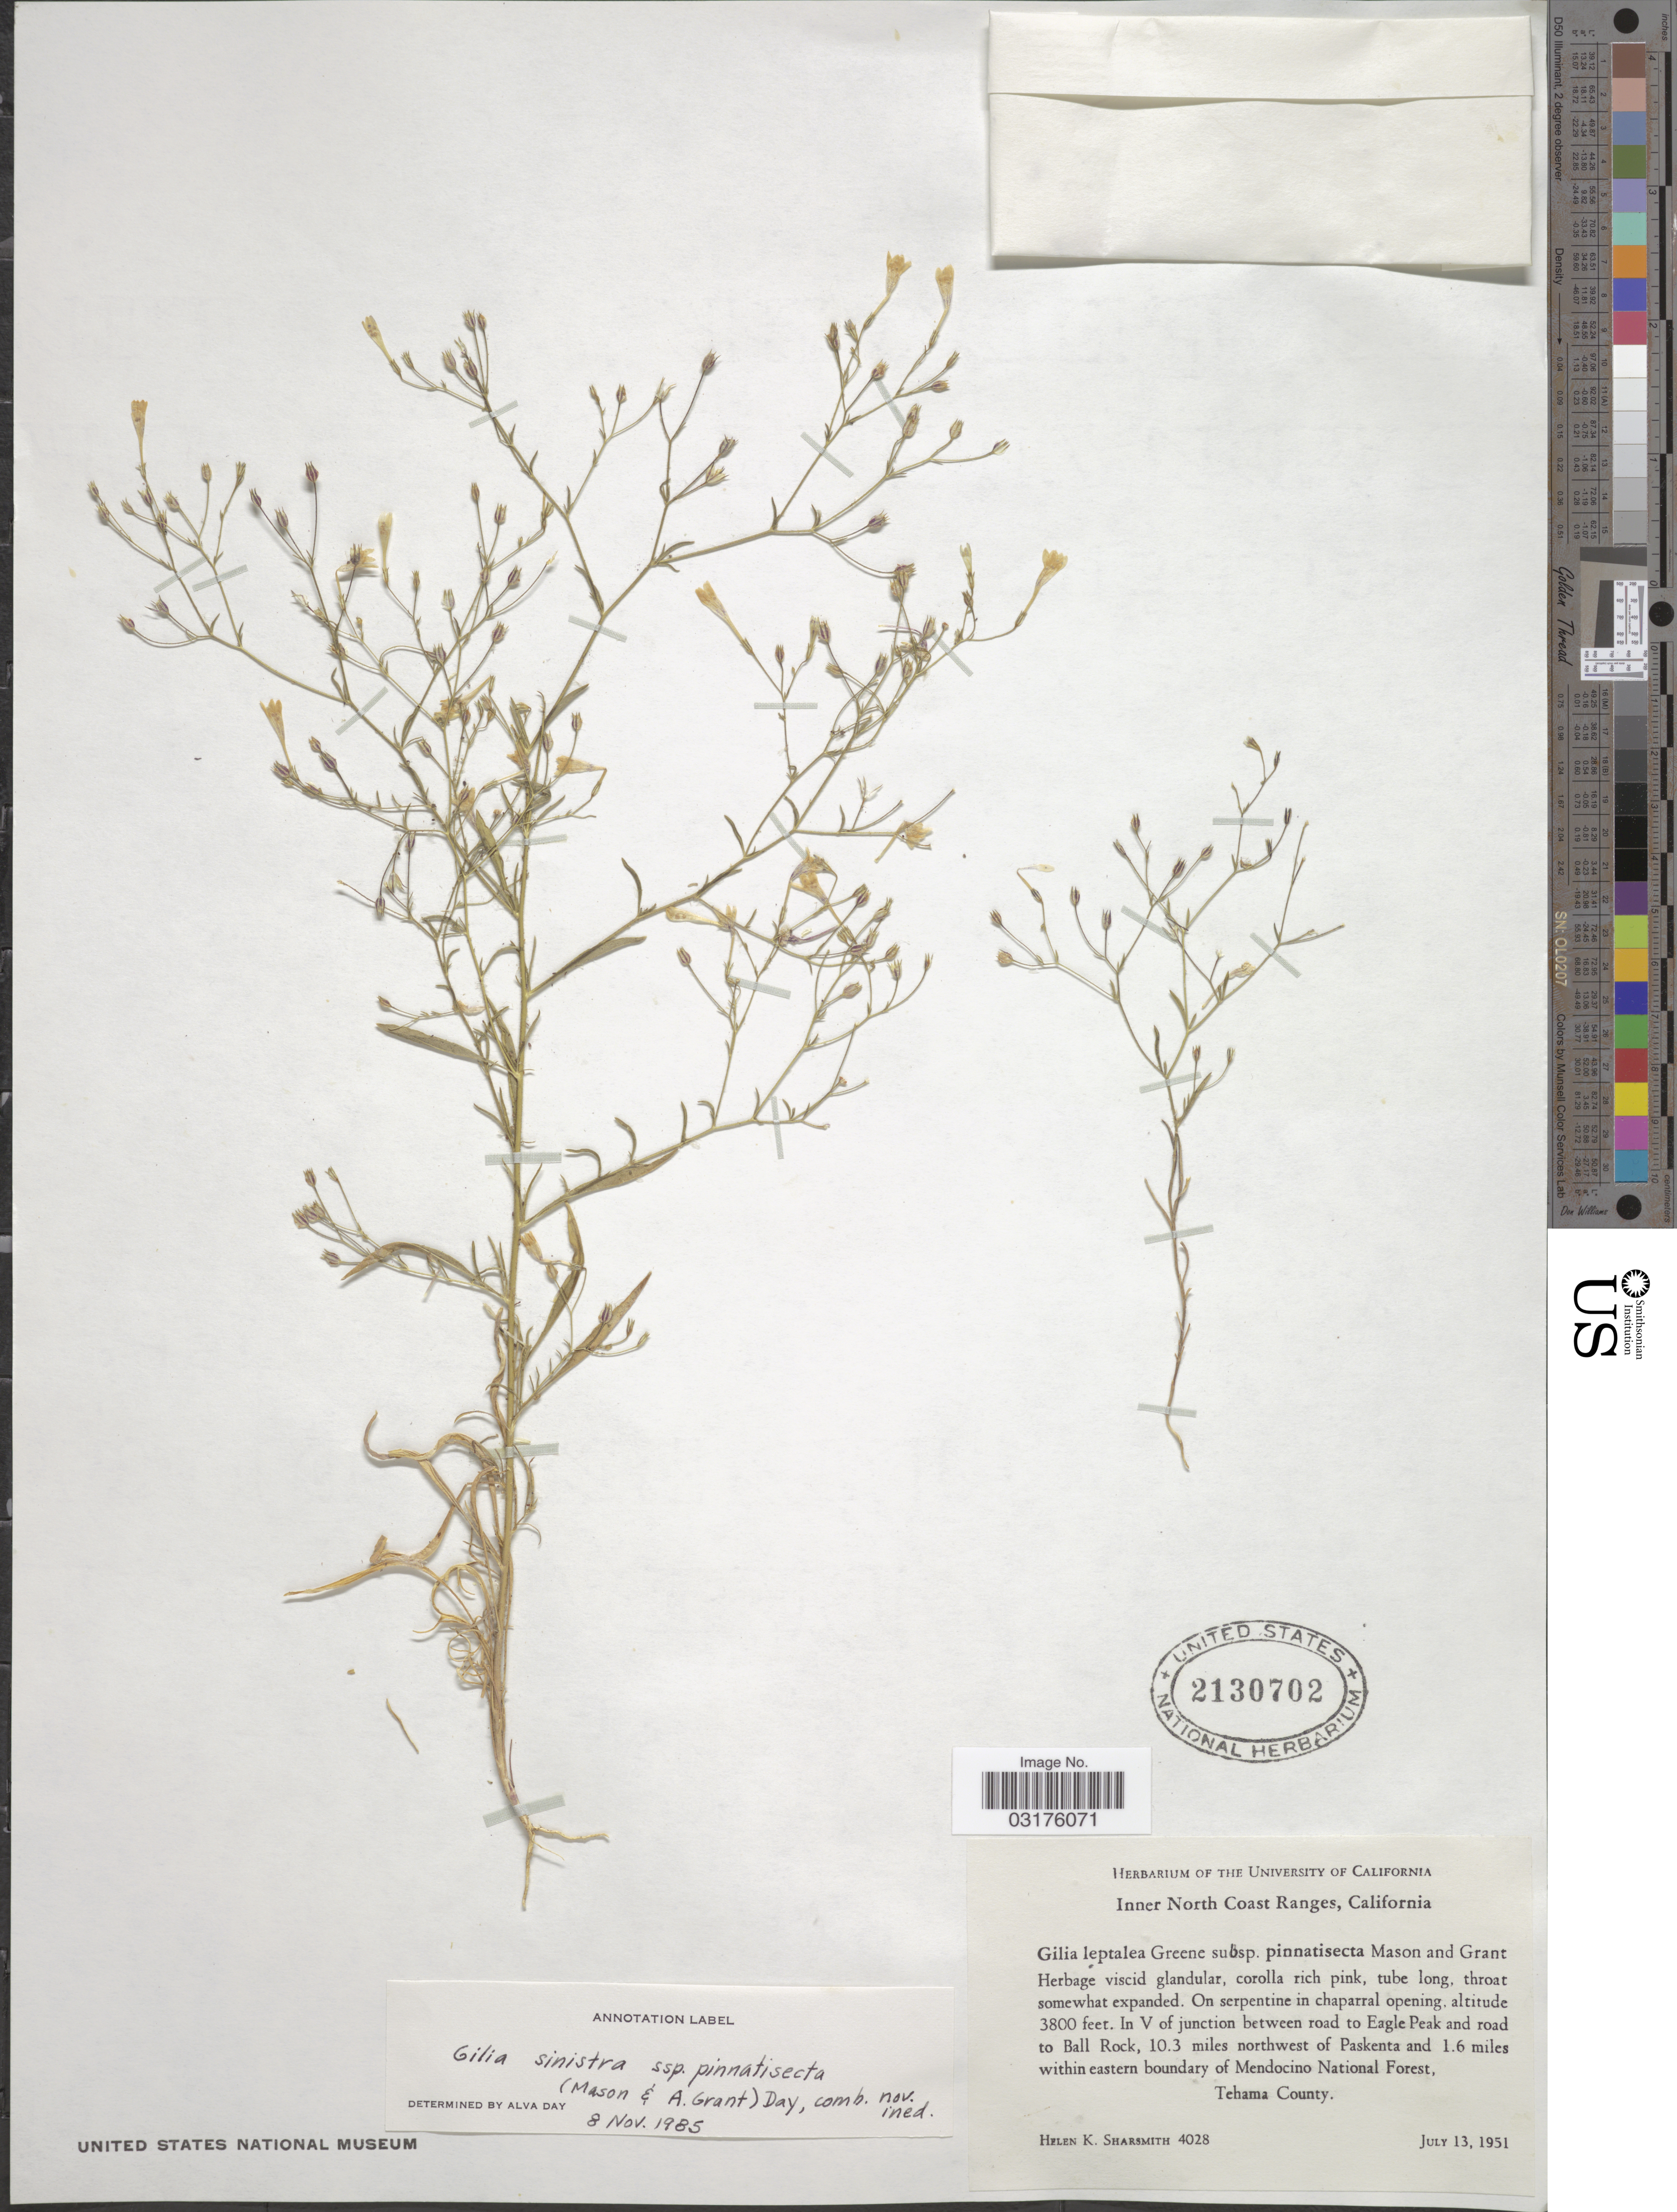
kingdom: Plantae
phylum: Tracheophyta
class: Magnoliopsida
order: Ericales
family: Polemoniaceae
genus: Navarretia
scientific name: Navarretia linearifolia subsp. pinnatisecta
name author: (H. Mason & A.D. Grant) L.A. Johnson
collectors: H. Sharsmith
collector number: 4028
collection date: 1951-07-13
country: United States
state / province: California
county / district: Tehama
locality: Inner North Coast Ranges, In V of junction between road to Eagle Peak on road to Ball Rock, 10.3 miles northwest of Paskenta and 1.6 miles within eastern boundary of Mendocino National Forest, Tehama County.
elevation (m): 1158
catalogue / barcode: US 2130702